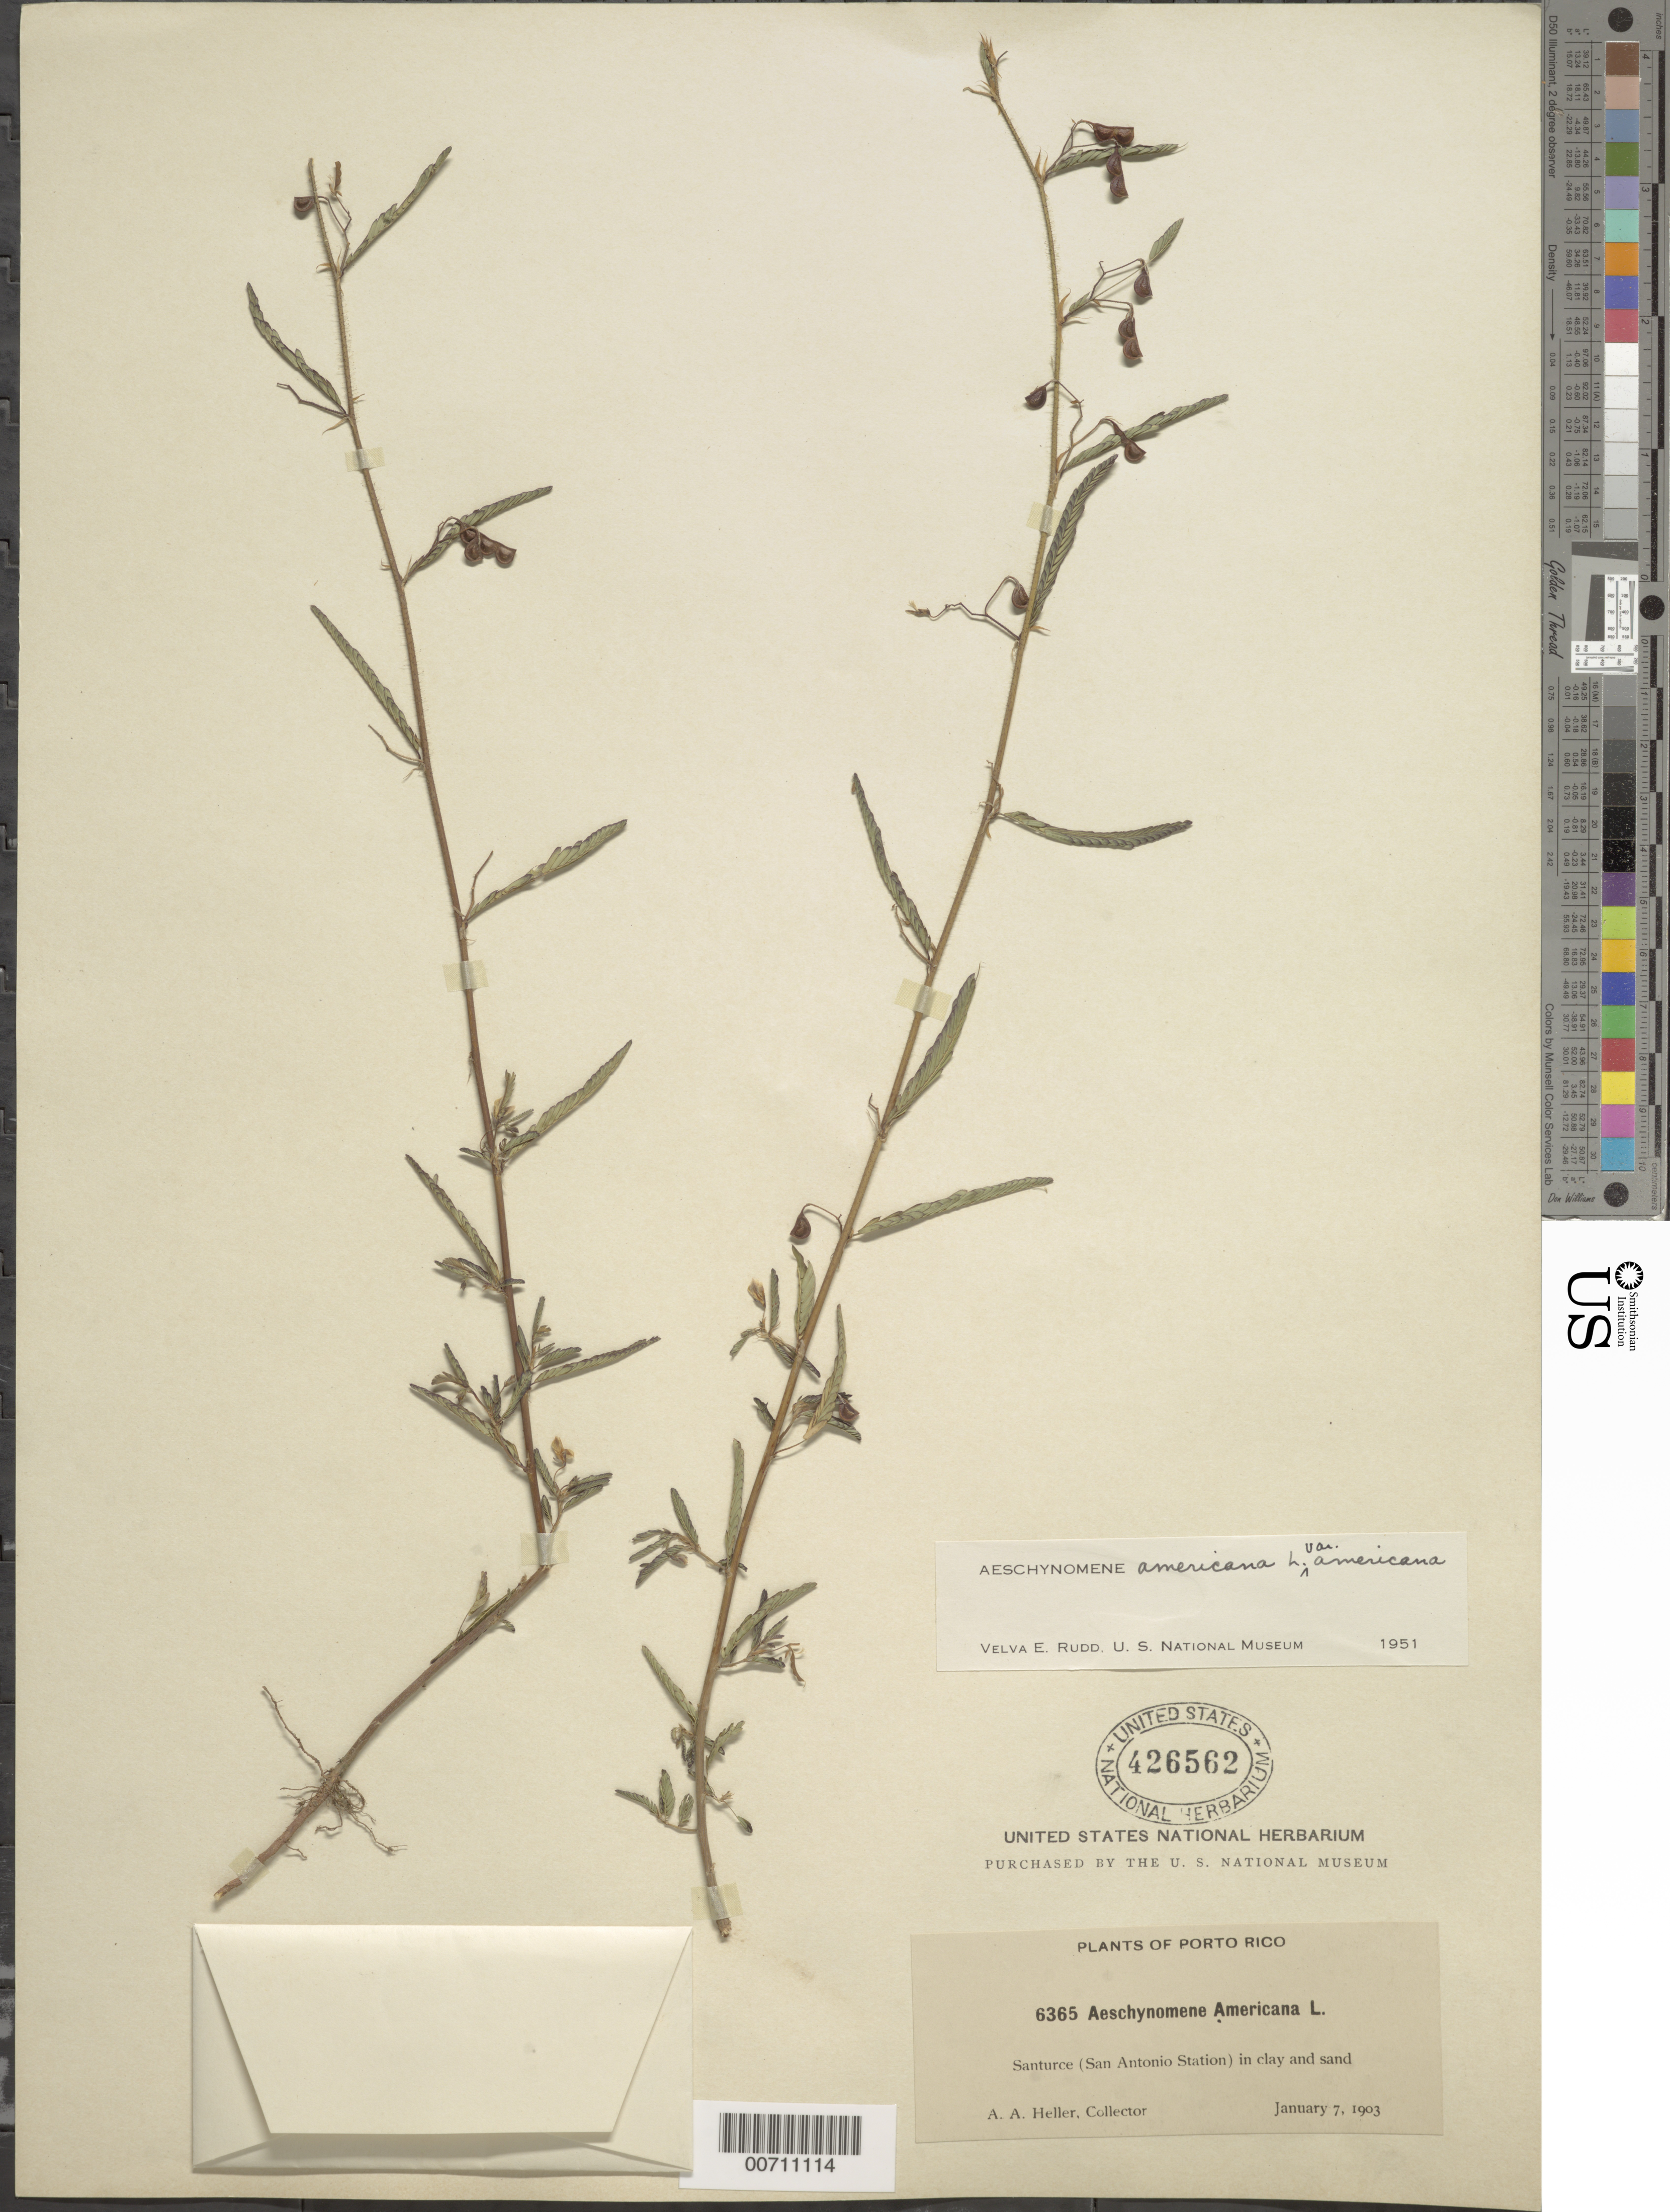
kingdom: Plantae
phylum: Tracheophyta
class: Magnoliopsida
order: Fabales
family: Fabaceae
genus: Aeschynomene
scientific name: Aeschynomene americana var. americana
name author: L.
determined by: Rudd, V. E.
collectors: A. A. Heller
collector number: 6365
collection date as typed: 07 Jan 1903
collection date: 1903-01-07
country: Puerto Rico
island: Greater Antilles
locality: Santurce (San Antonio Station)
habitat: In clay and sand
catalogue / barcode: US 426562